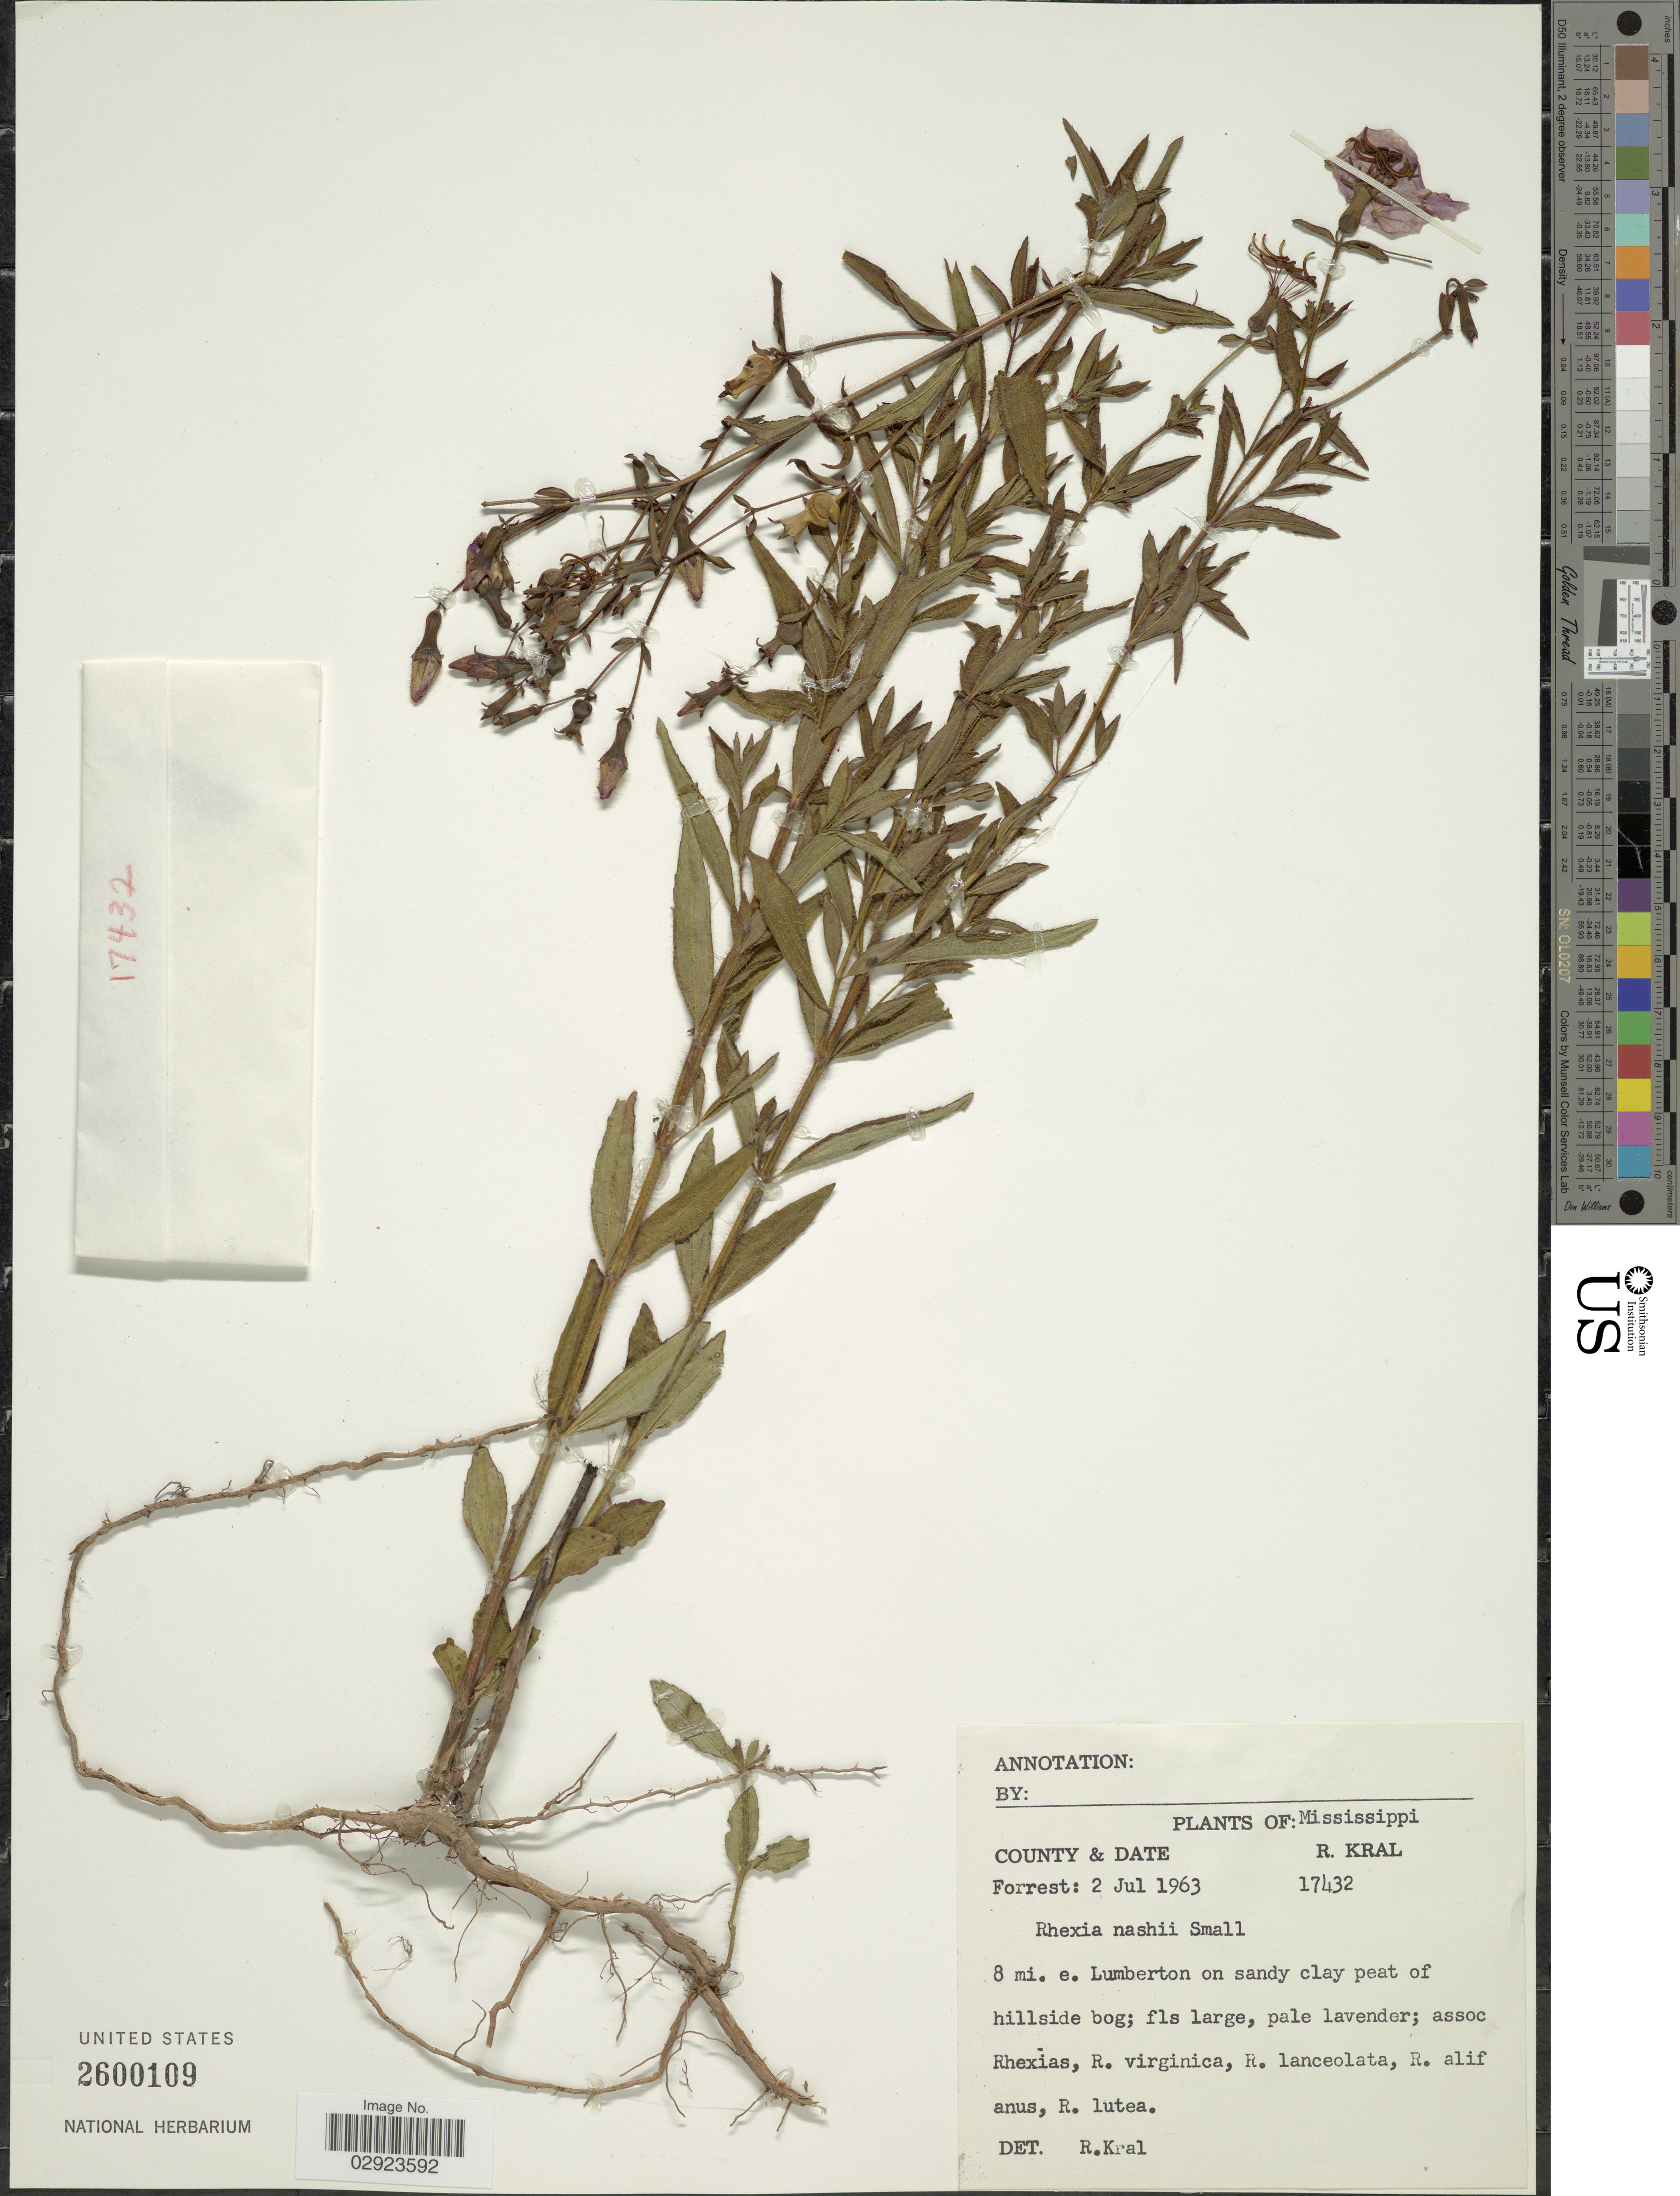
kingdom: Plantae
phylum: Tracheophyta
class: Magnoliopsida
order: Myrtales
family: Melastomataceae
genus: Rhexia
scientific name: Rhexia nashii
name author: Small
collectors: R. Kral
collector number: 17432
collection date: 1963-07-02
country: United States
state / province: Mississippi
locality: Forrest County. 8 mi. e. Lumberton.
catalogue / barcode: US 2600109